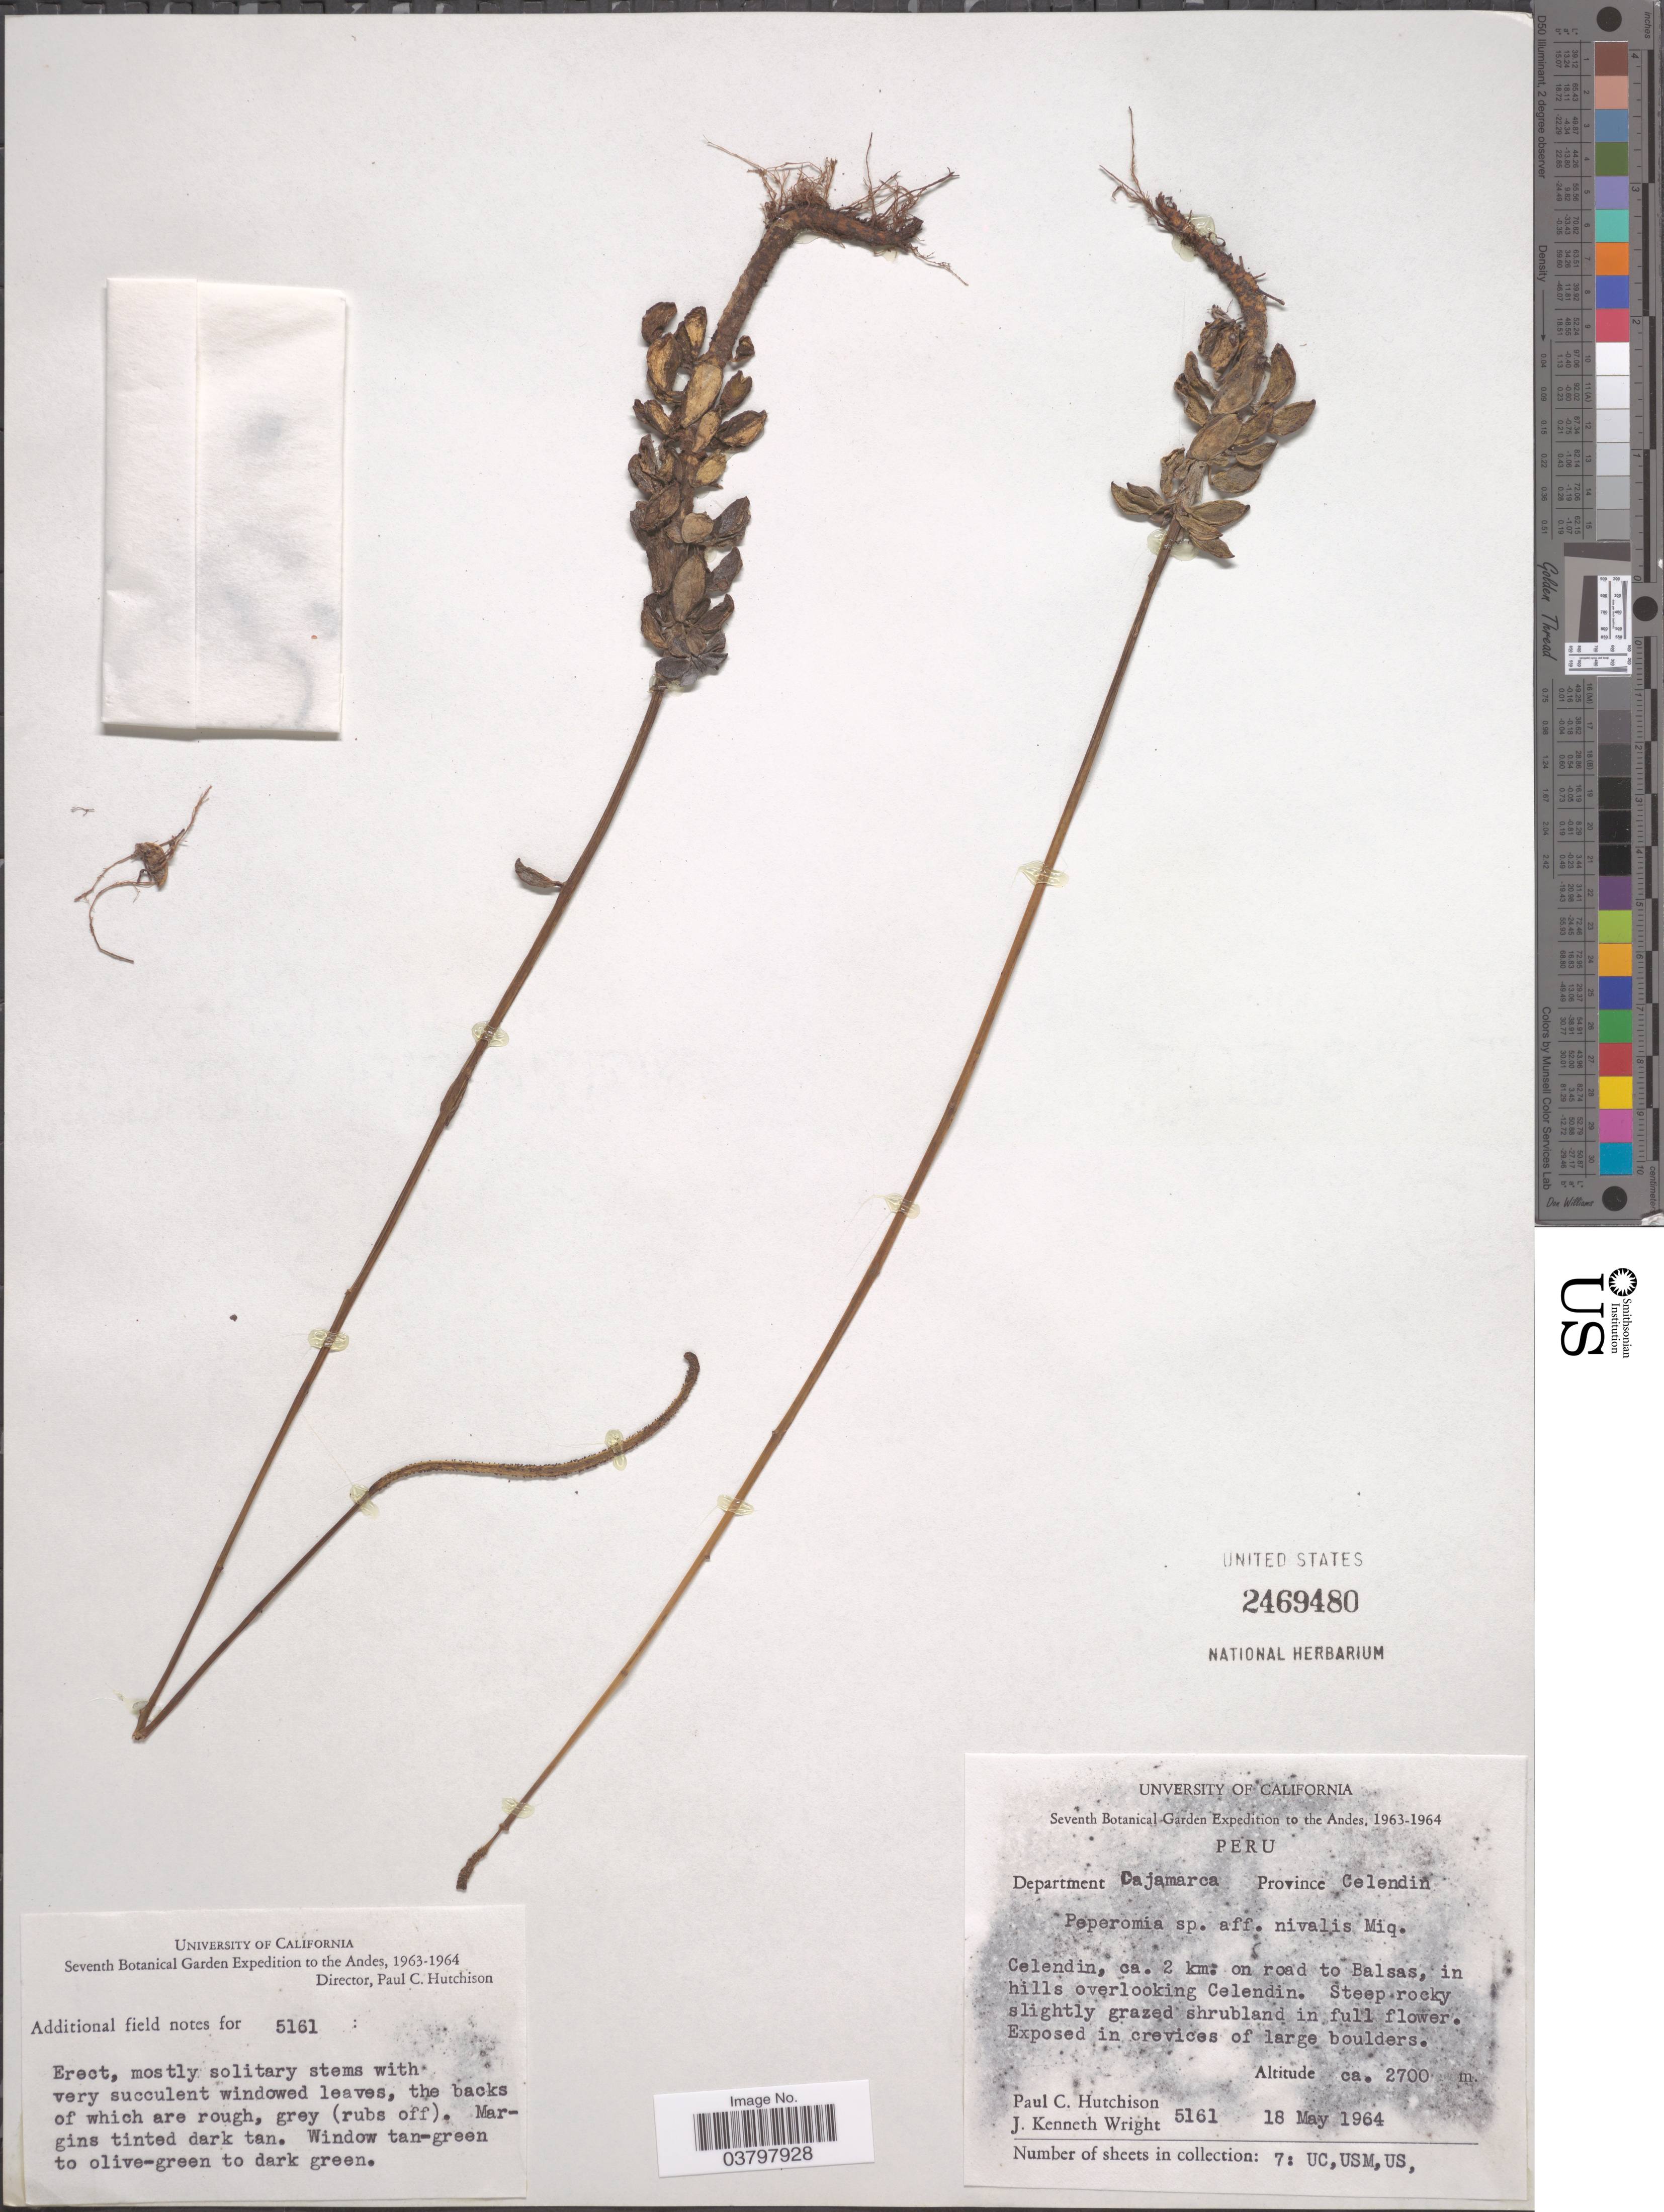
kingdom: Plantae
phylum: Tracheophyta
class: Magnoliopsida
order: Piperales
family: Piperaceae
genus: Peperomia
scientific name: Peperomia cymbifolia var. goodspeedii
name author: Pino & Cieza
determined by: Pino, Guillermo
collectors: P. C. Hutchison & J. K. Wright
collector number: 5161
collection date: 1964-05-18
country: Peru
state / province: Cajamarca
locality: The Andes. Department Cajamarca. Province Celedin. Celedin, ca. 2 km. on road to Balsas, in hills overlooking Celedin.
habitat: in hills overlooking Celendin. Steep rocky slightly grazed shrublandin full flower. Exposed in crevices of large boulders.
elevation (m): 2700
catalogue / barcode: US 2469480